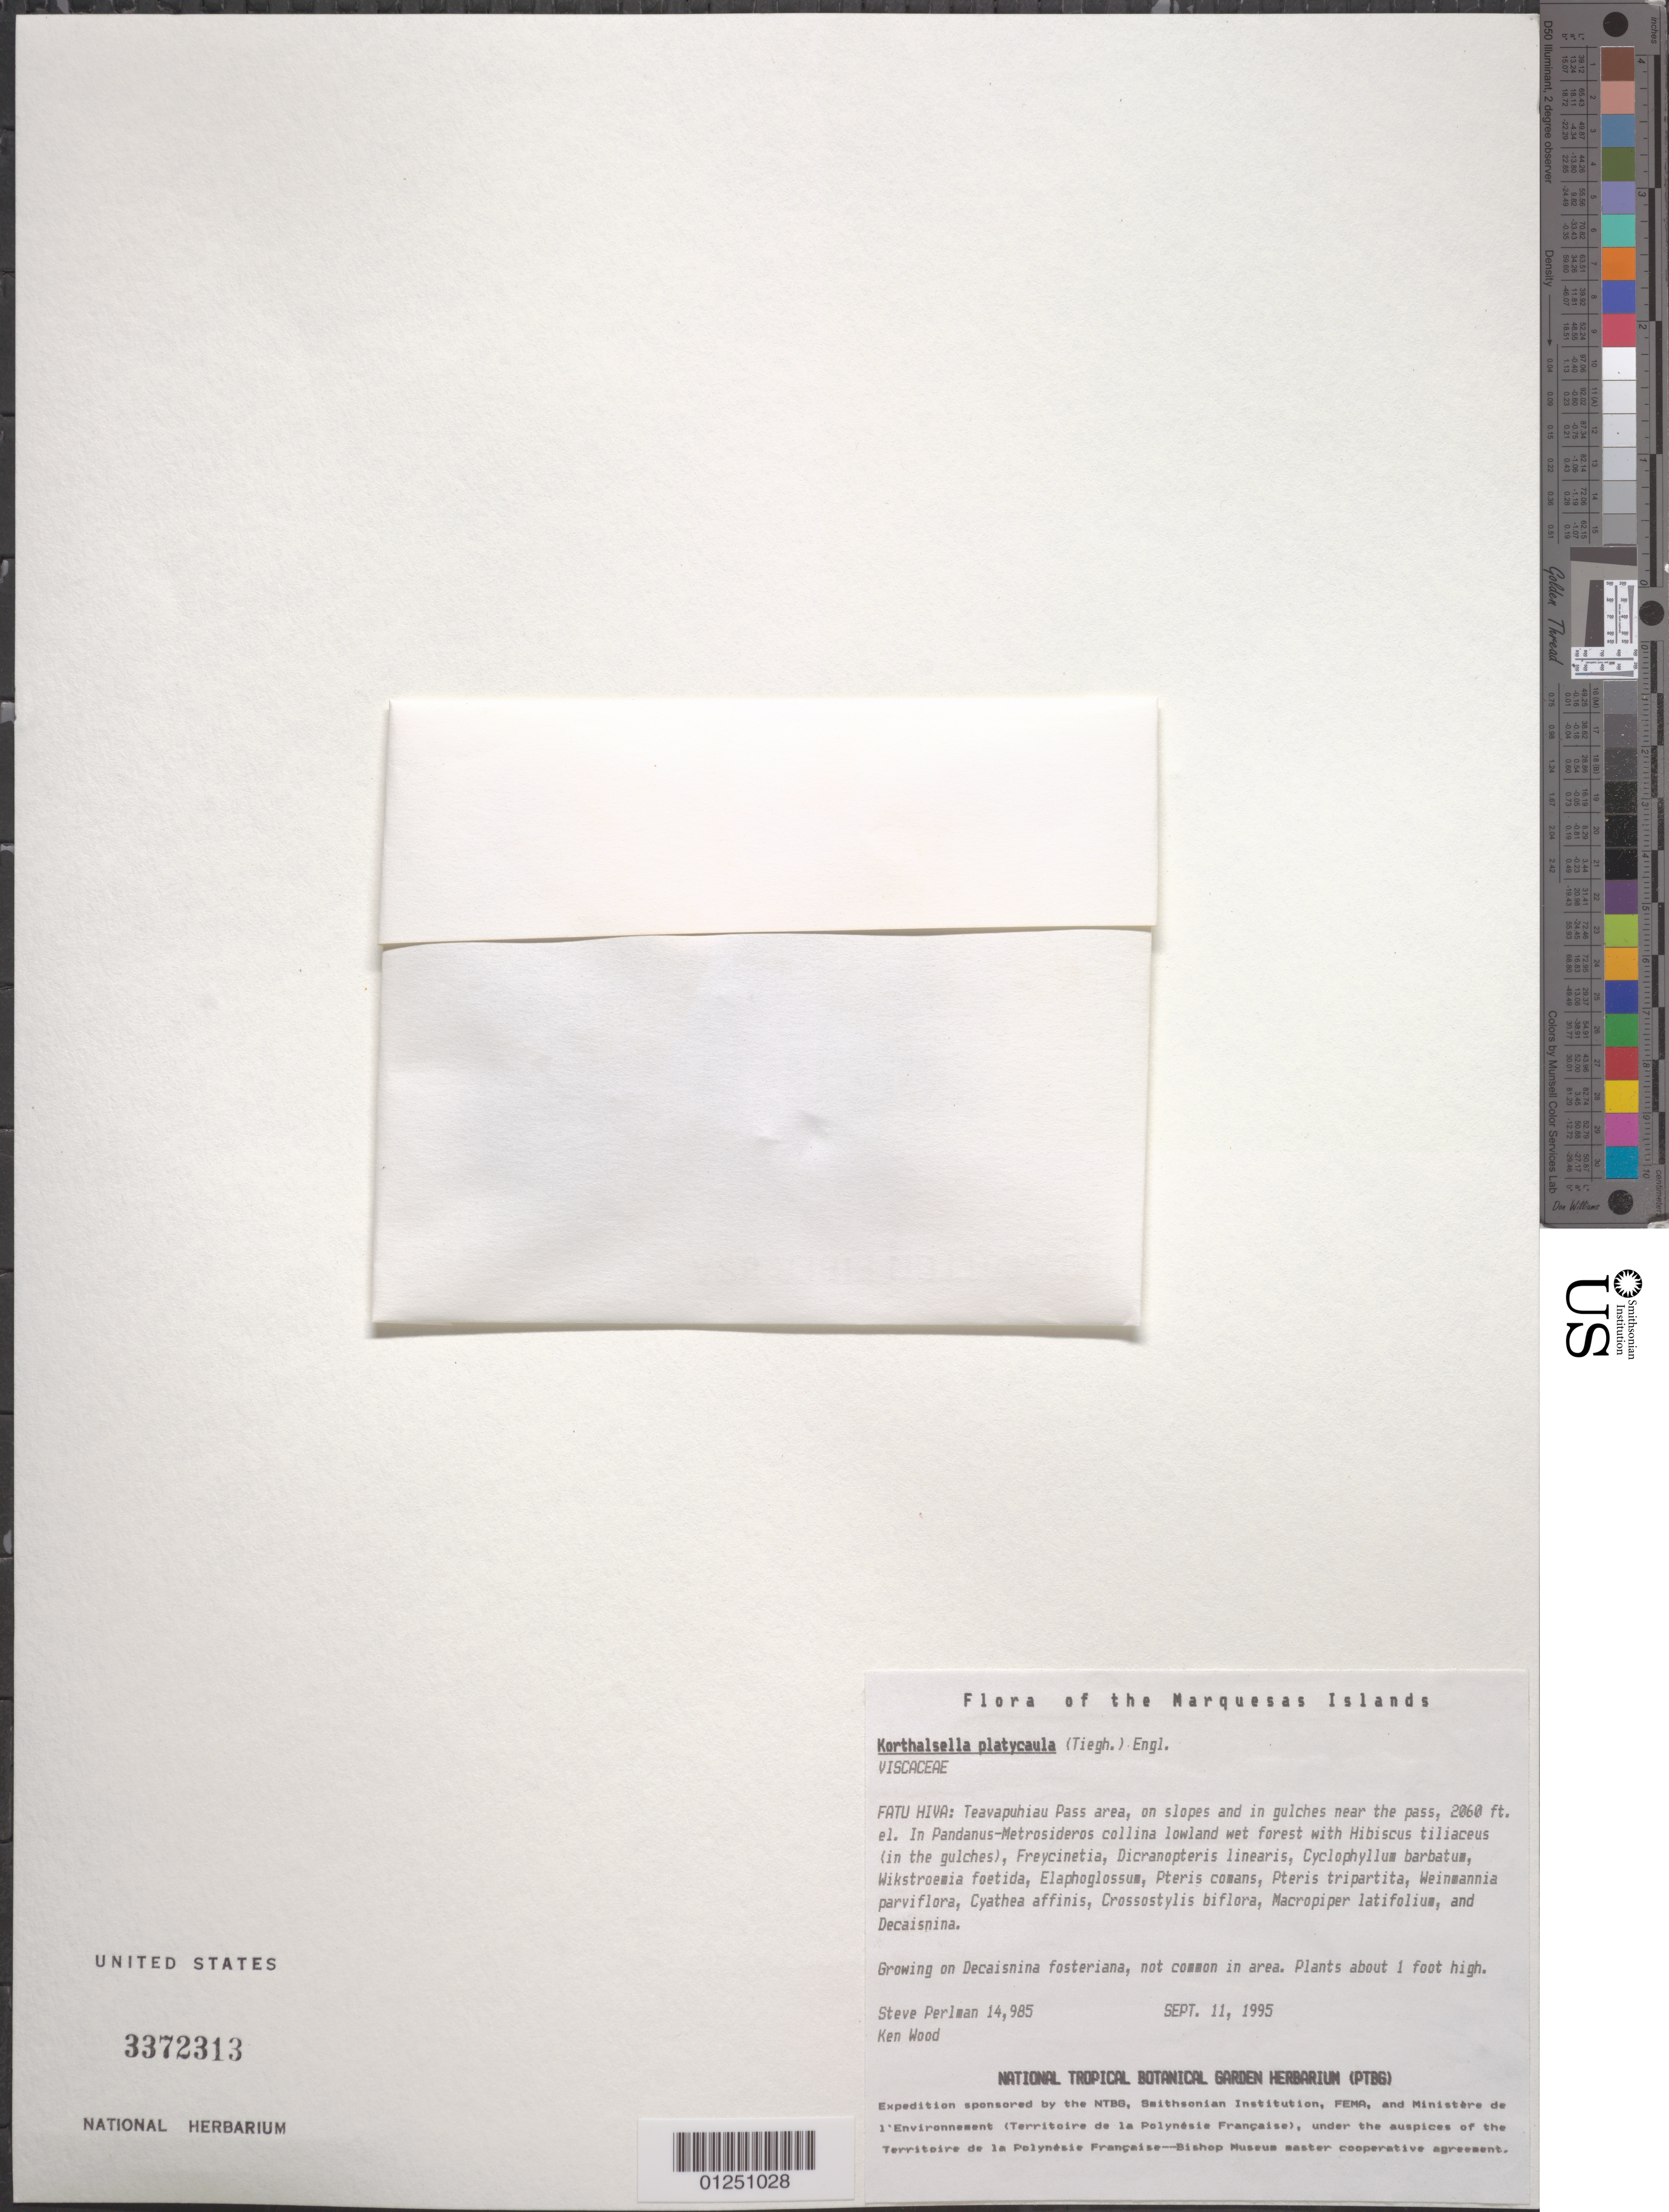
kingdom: Plantae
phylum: Tracheophyta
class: Magnoliopsida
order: Santalales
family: Viscaceae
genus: Korthalsella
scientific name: Korthalsella platycaula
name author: (Tiegh.) Engl.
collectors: S. P. Perlman & K. R. Wood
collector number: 14985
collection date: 1995-09-11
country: French Polynesia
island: Fatu Hiva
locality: Teavapuhiau Pass area, on slopes and in gulches, near Pass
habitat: In Pandanus - Metrosideros collina lowland wet forest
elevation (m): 628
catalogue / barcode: US 3372313